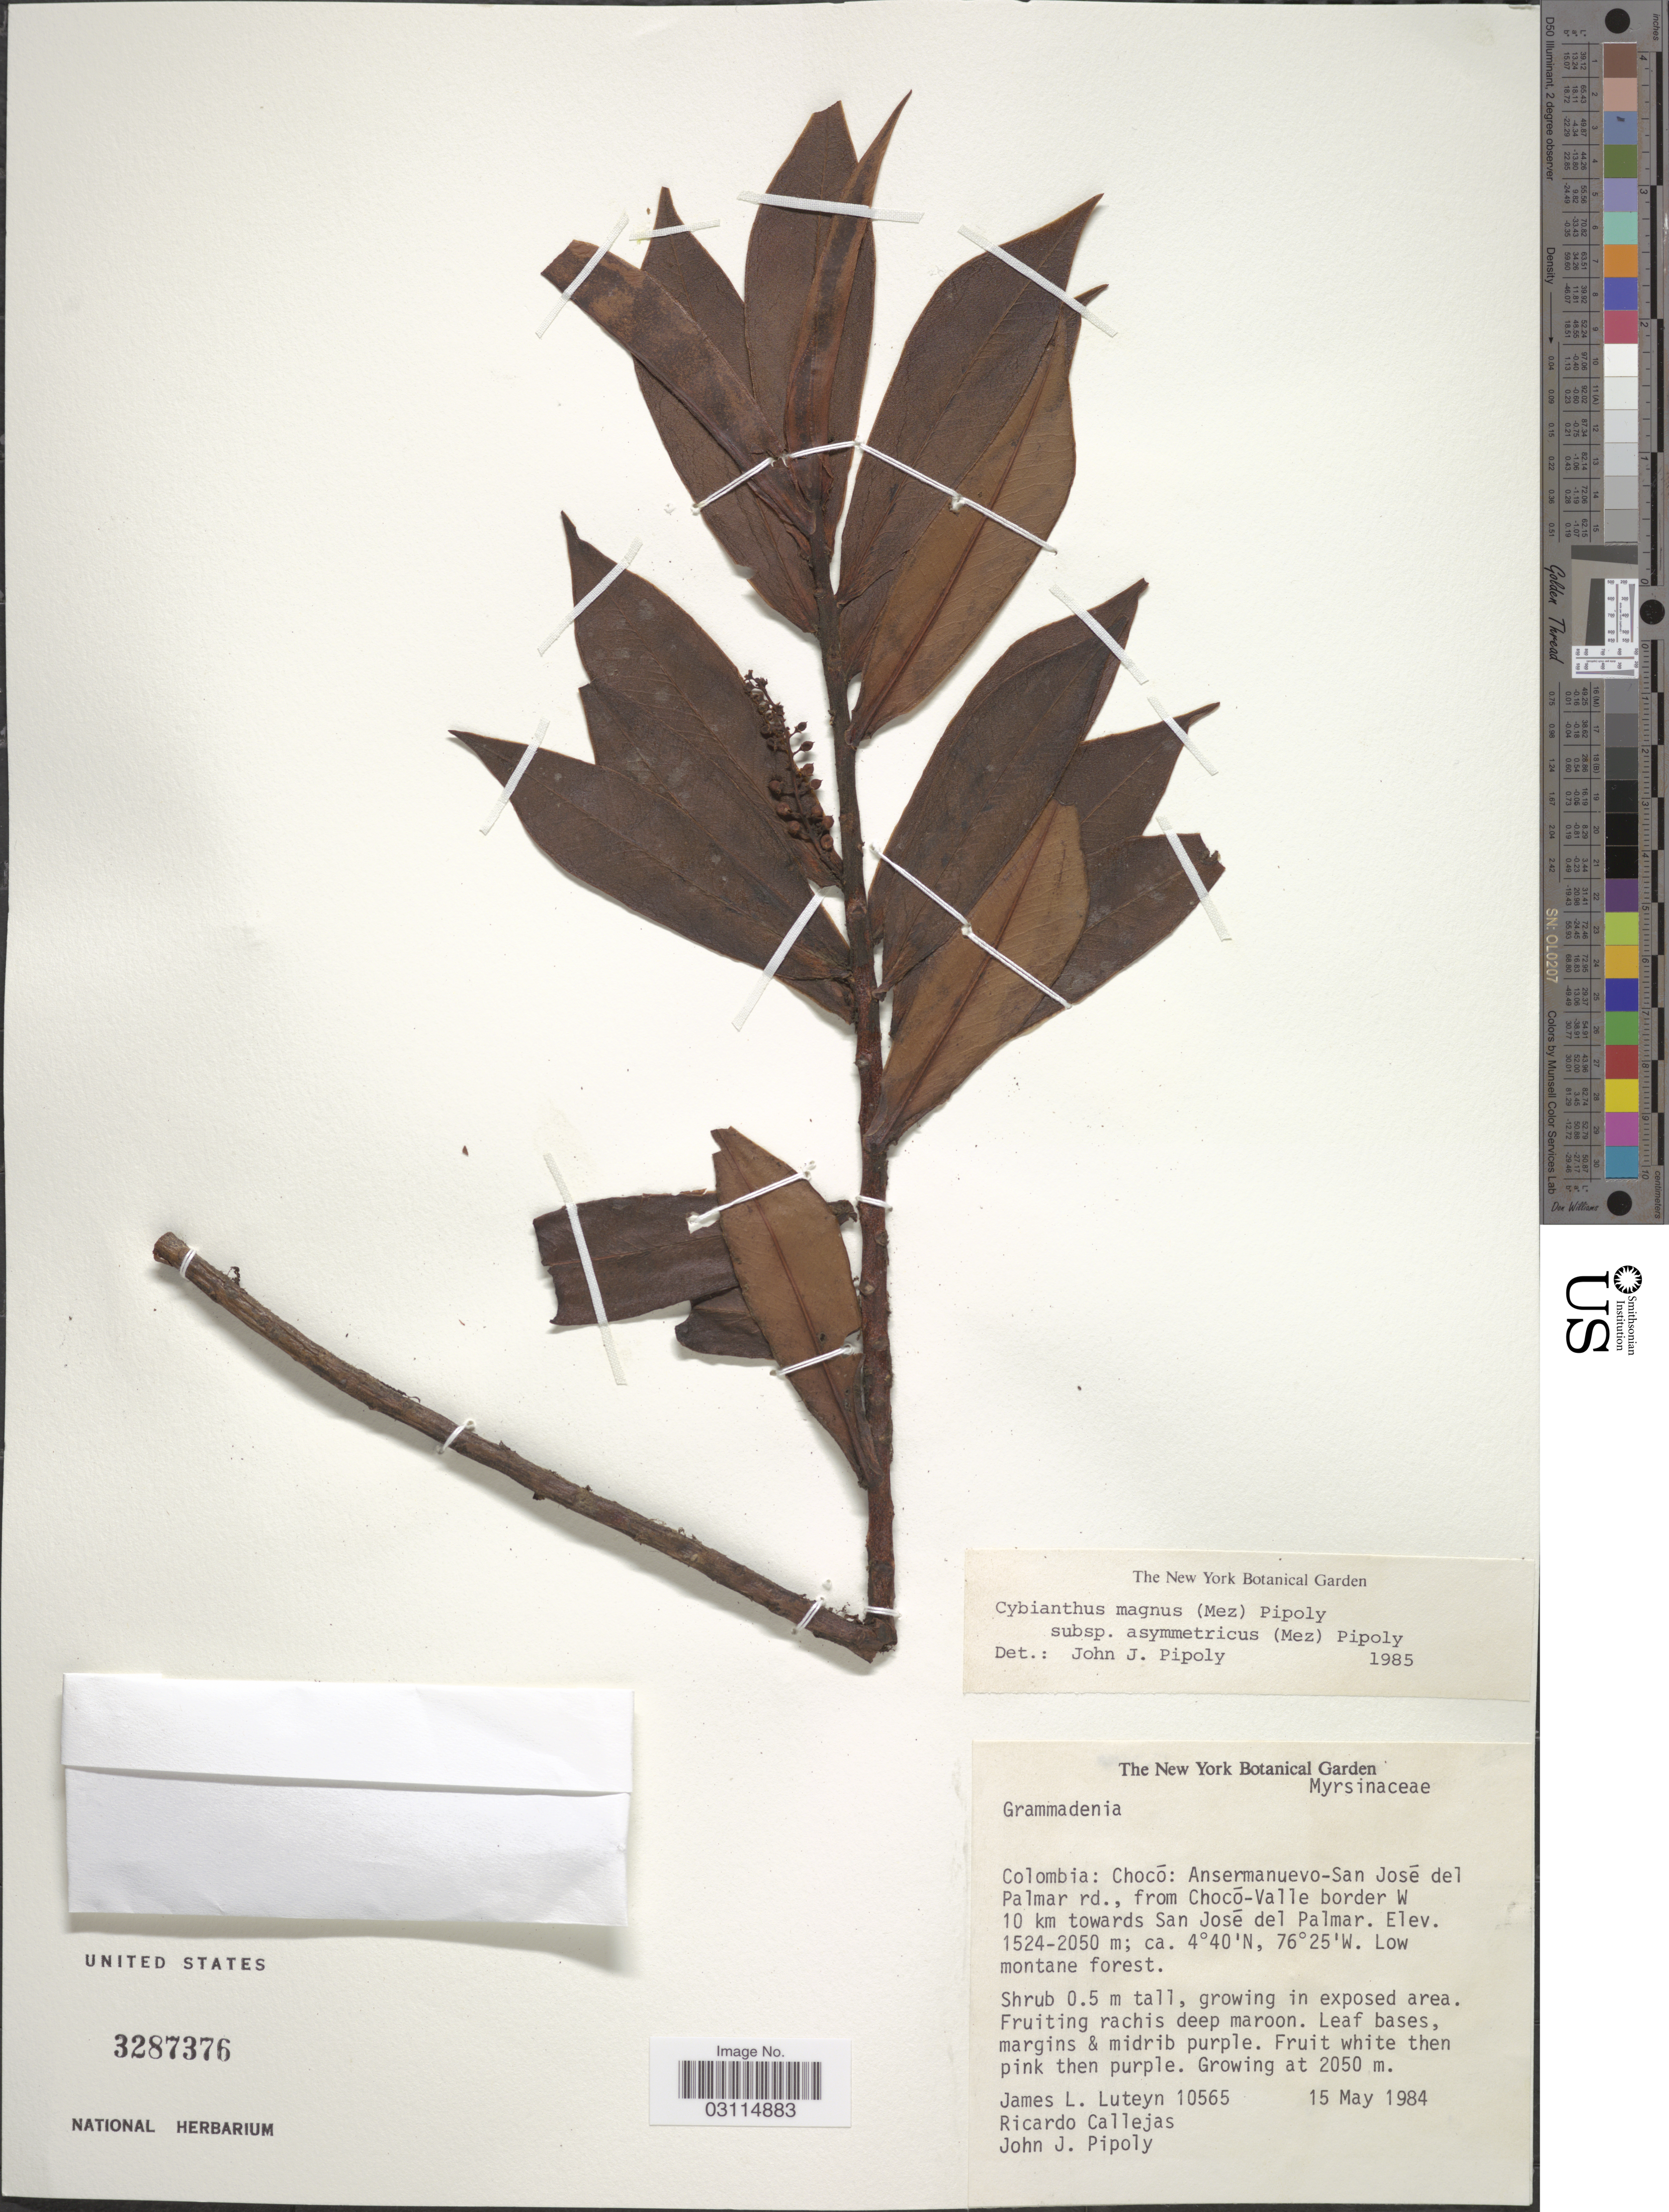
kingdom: Plantae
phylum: Tracheophyta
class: Magnoliopsida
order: Ericales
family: Primulaceae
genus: Cybianthus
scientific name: Cybianthus magnus subsp. asymmetricus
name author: (Mez) Pipoly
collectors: J. Luteyn, R. Callejas & J. J. Pipoly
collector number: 10565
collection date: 1984-05-15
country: Colombia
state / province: Chocó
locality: Ansermanuevo-San José del Palmar rd., from Chocó-Valle border W 10 km towards San José del Palmar.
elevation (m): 2050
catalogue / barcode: US 3287376